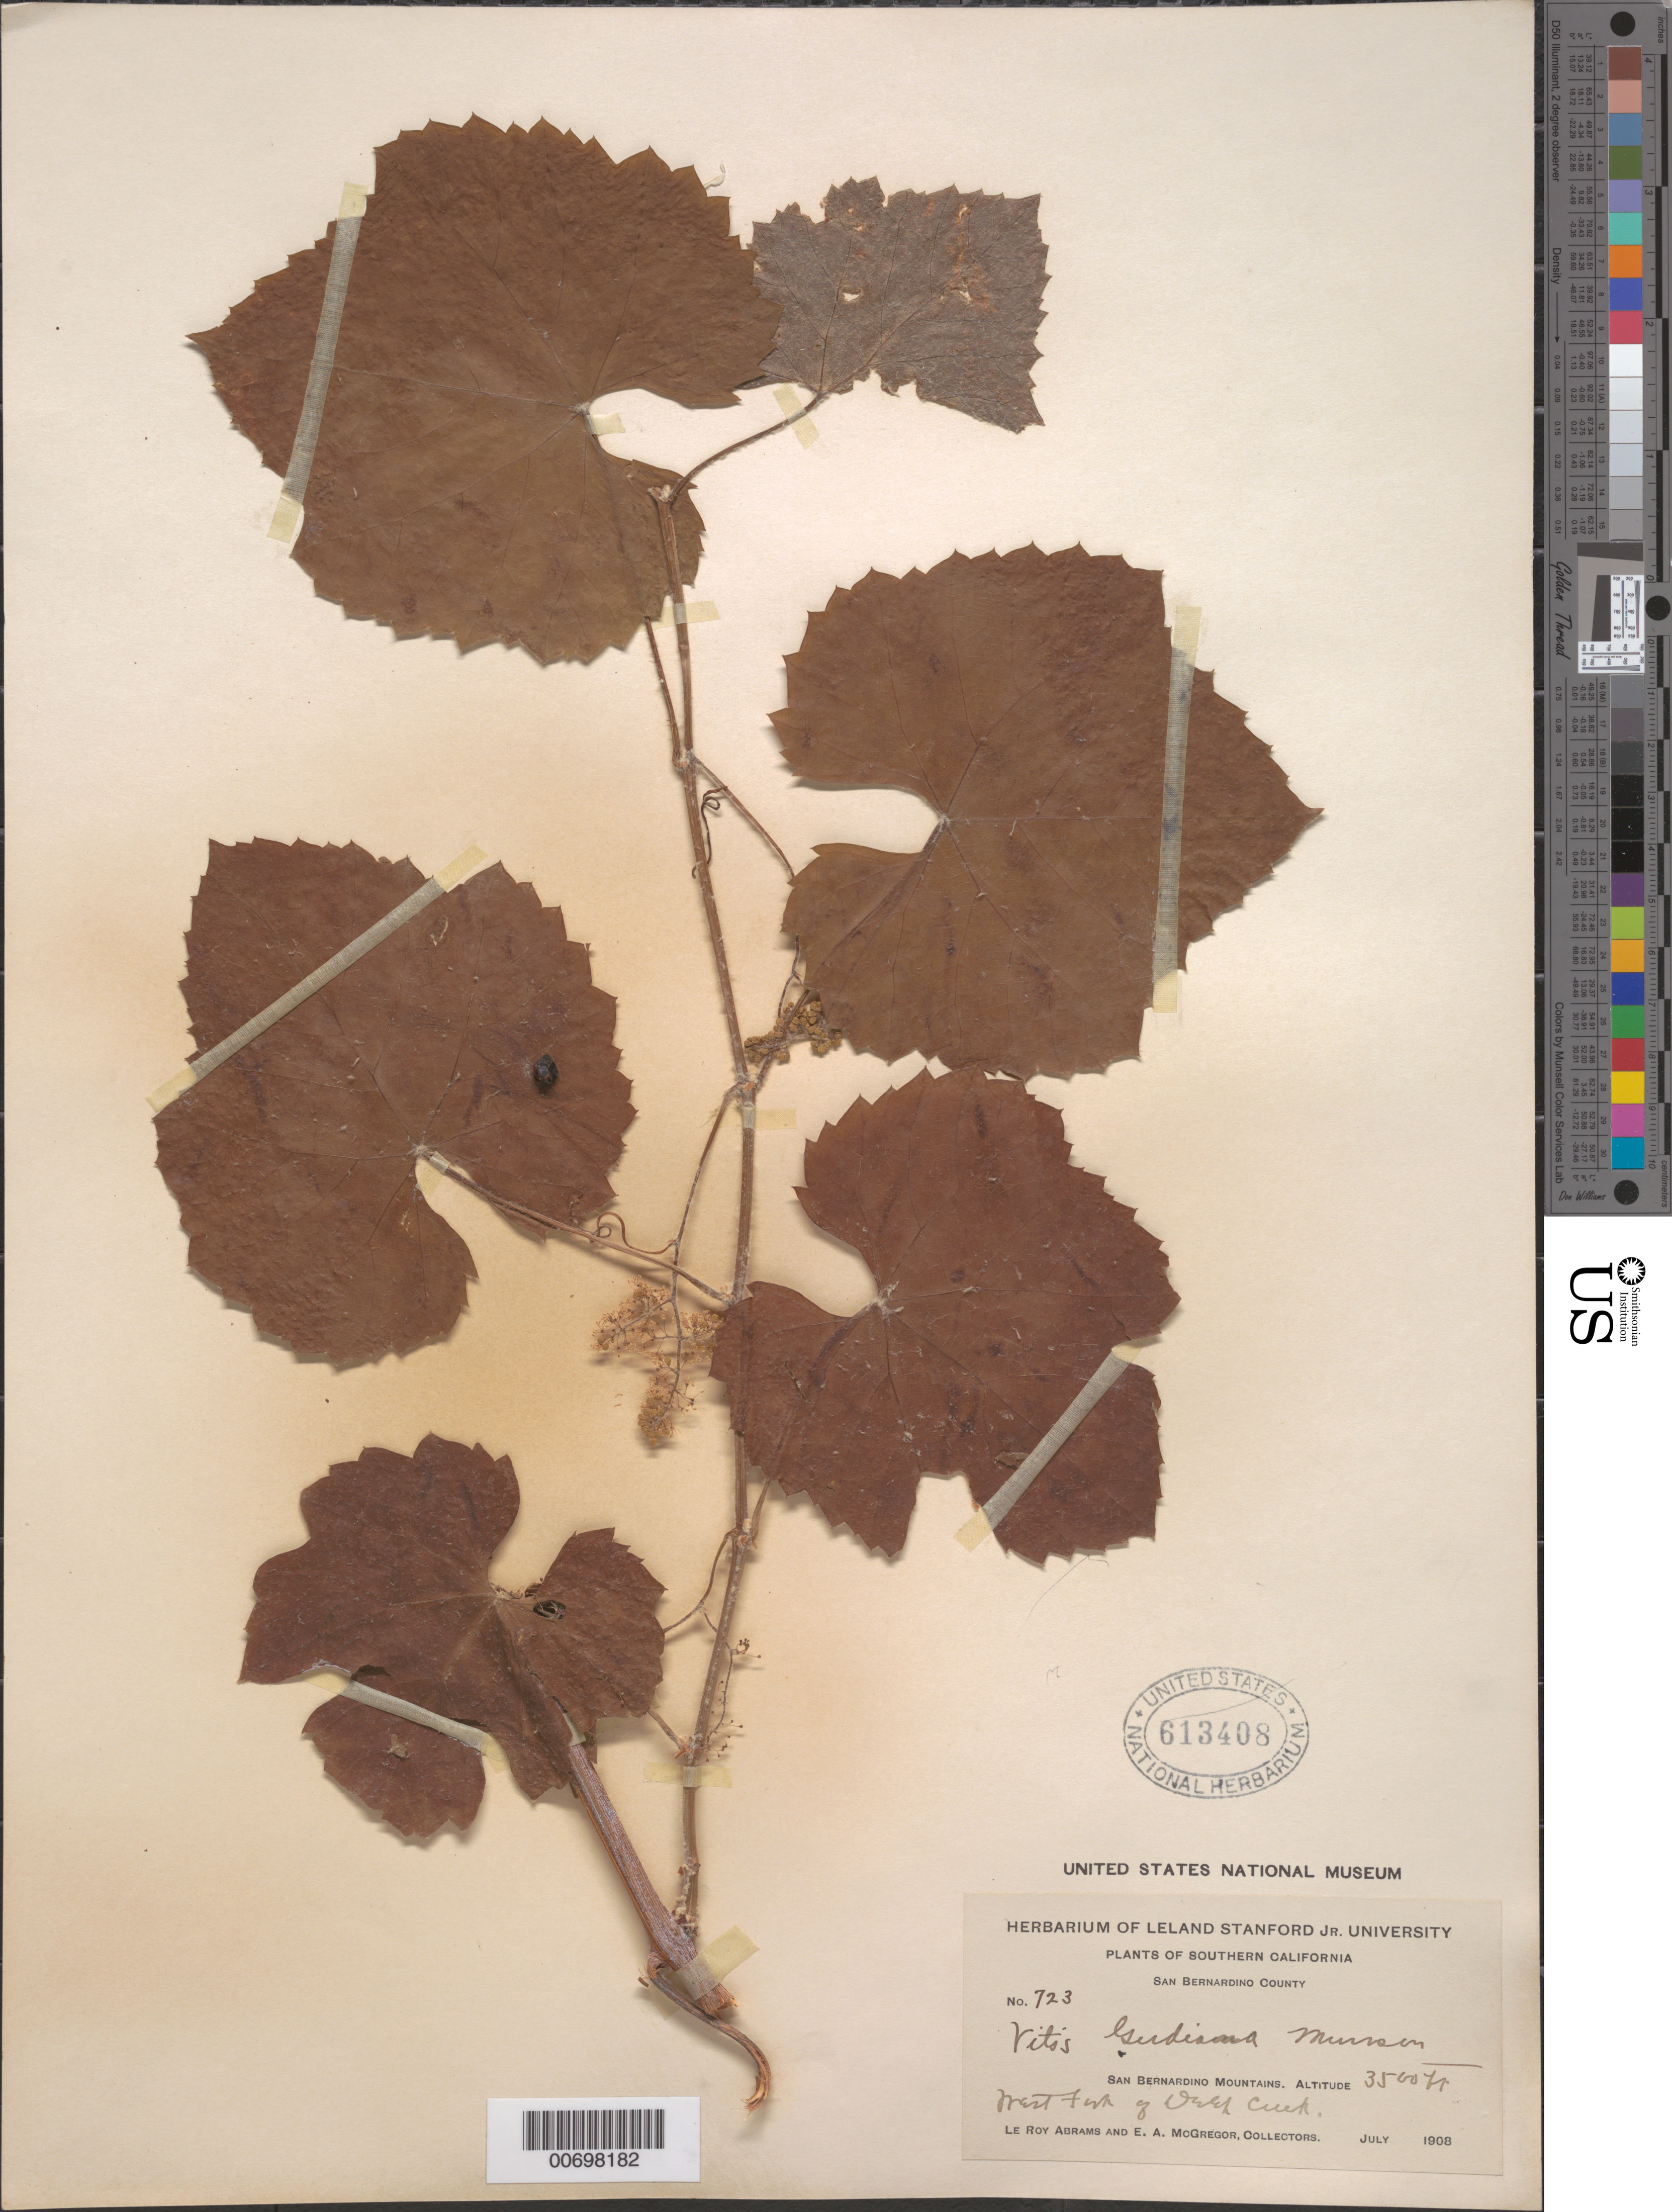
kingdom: Plantae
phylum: Tracheophyta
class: Magnoliopsida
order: Vitales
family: Vitaceae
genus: Vitis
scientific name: Vitis girdiana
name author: Munson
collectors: L. Abrams & E. A. McGregor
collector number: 723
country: United States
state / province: California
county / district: San Bernardino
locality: San Bernardino Mts.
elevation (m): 1067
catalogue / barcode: US 613408